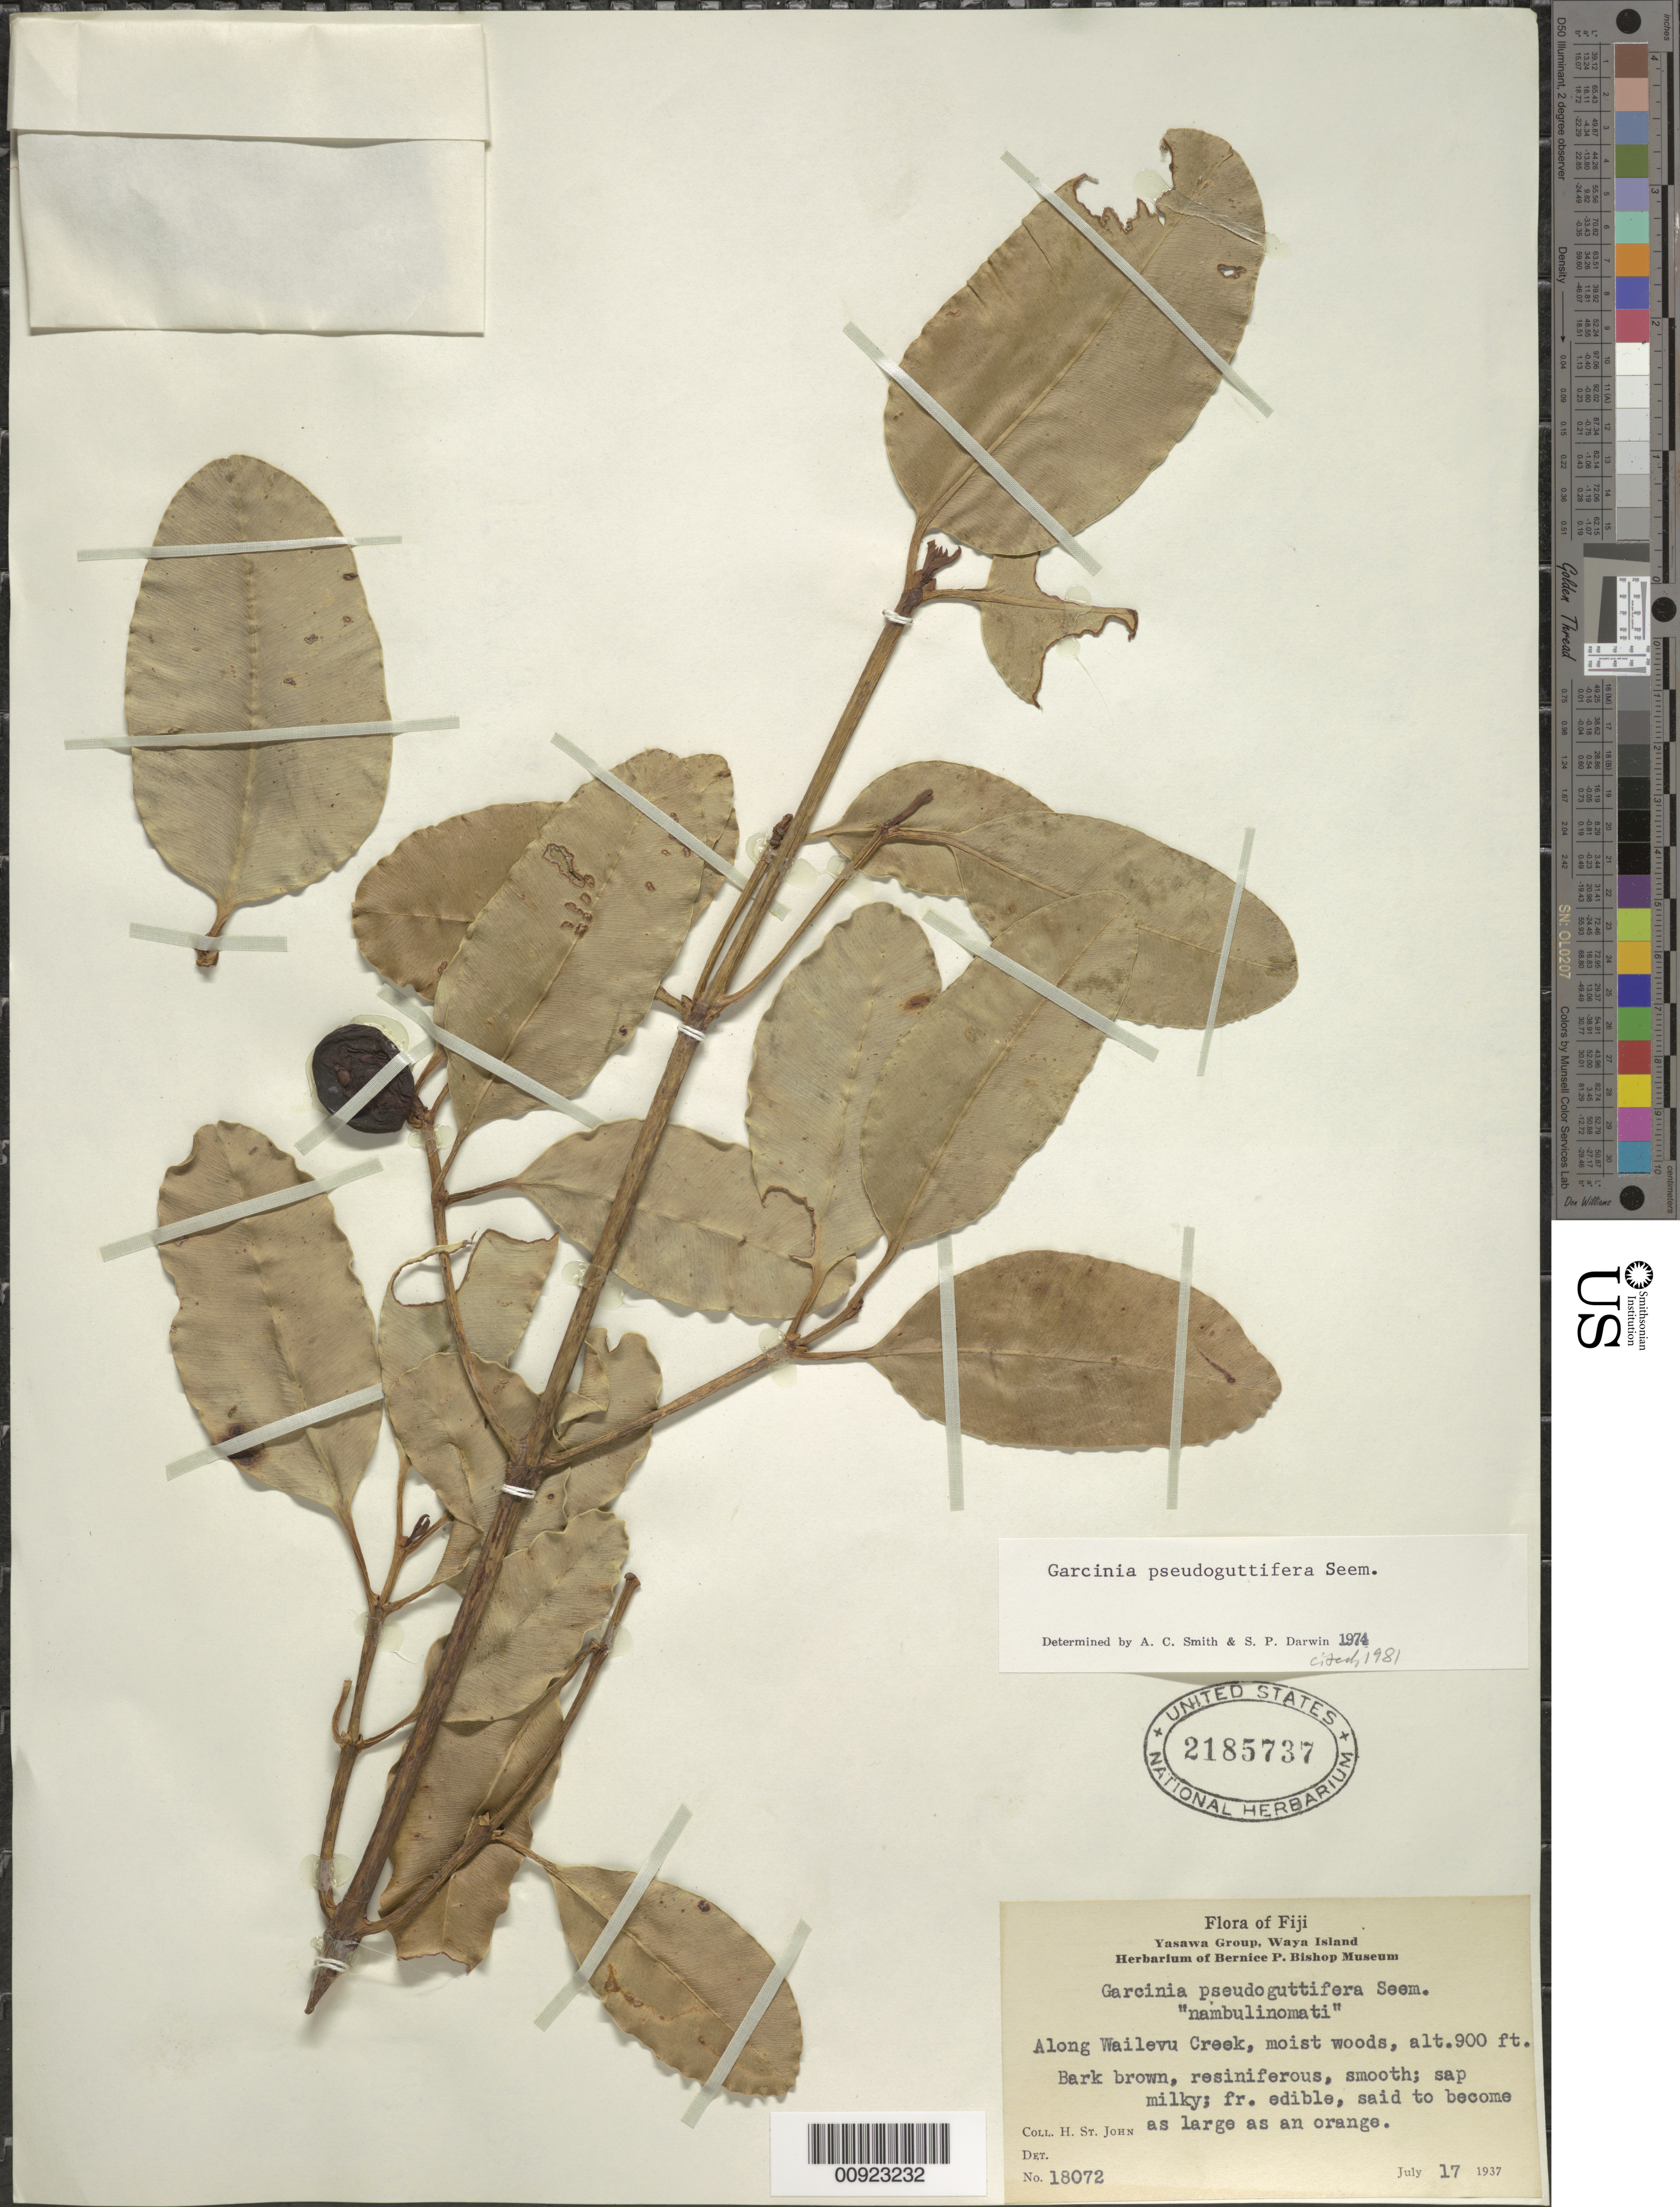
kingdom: Plantae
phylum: Tracheophyta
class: Magnoliopsida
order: Malpighiales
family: Clusiaceae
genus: Garcinia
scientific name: Garcinia pseudoguttifera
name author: Seem.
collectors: H. St. John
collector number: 18072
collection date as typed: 17 Jul 1937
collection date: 1937-07-17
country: Fiji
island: Yasawa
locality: Along Wailevu Creek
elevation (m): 274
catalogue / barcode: US 2185737